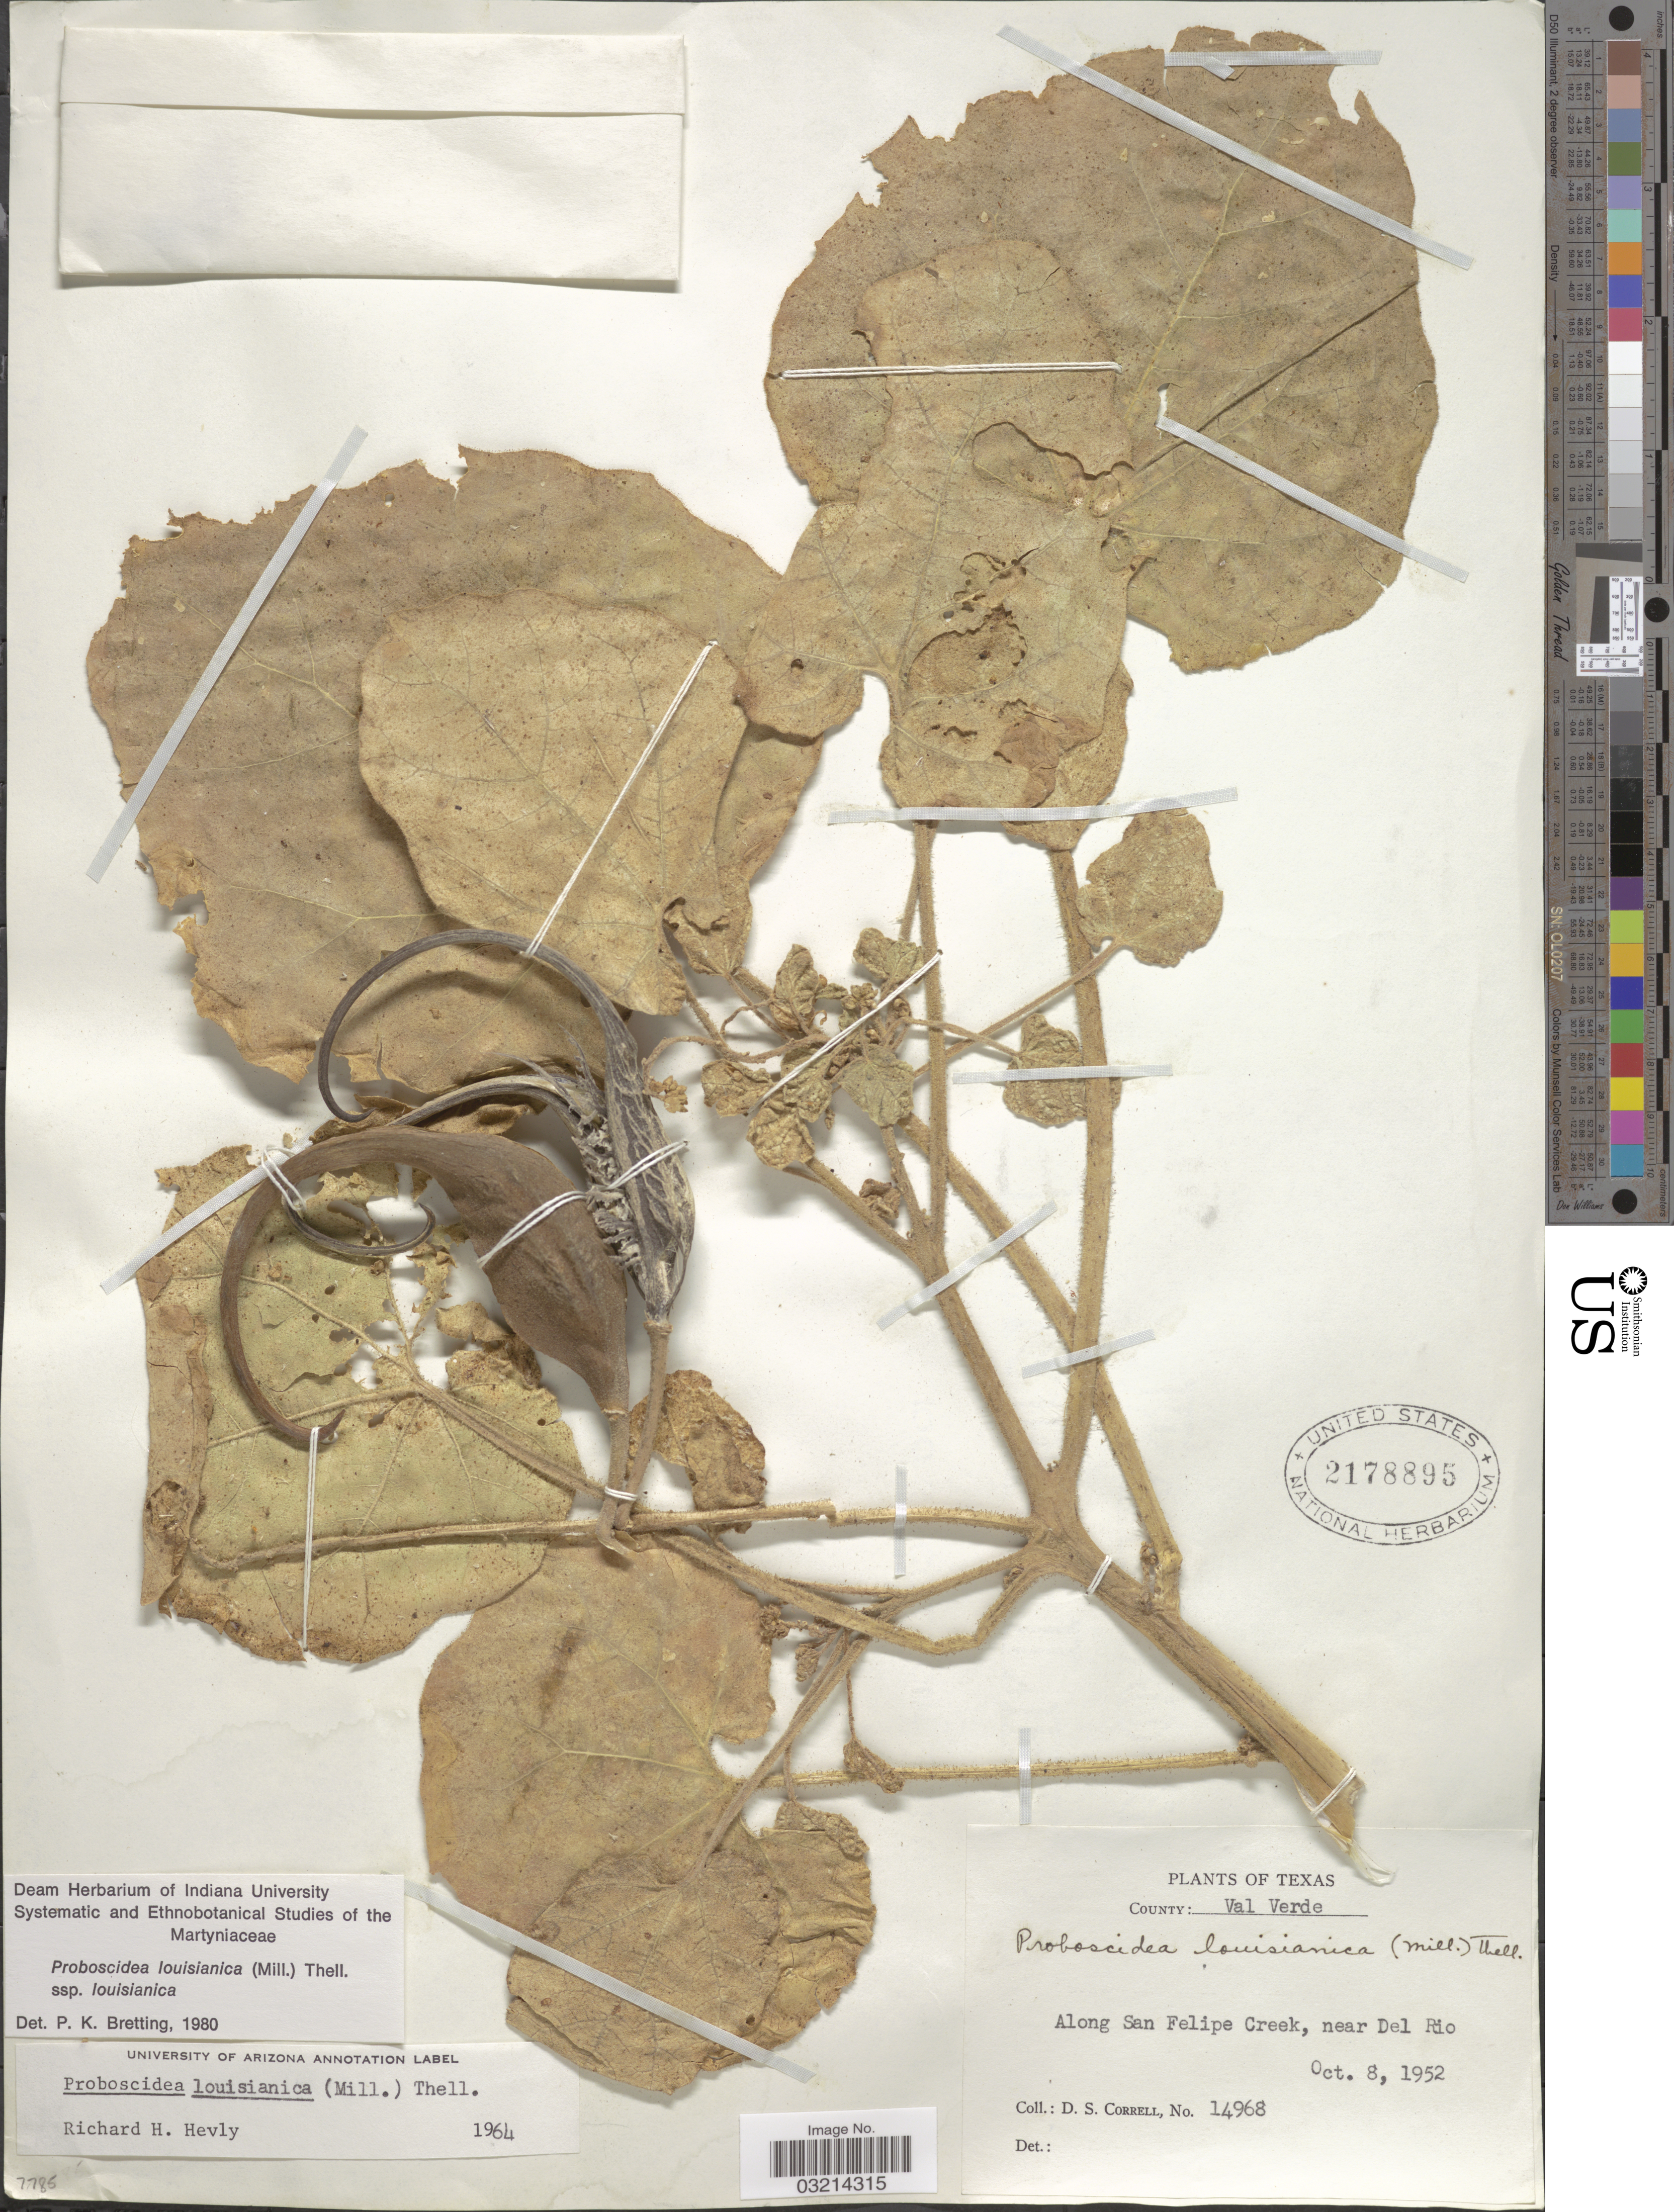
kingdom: Plantae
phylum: Tracheophyta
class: Magnoliopsida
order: Lamiales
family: Martyniaceae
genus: Proboscidea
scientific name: Proboscidea louisianica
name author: Thell.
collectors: D. S. Correll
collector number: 14968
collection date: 1952-10-08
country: United States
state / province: Texas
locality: County: Val Verde. Along San Felipe Creek, near Del Rio.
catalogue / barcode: US 2178895